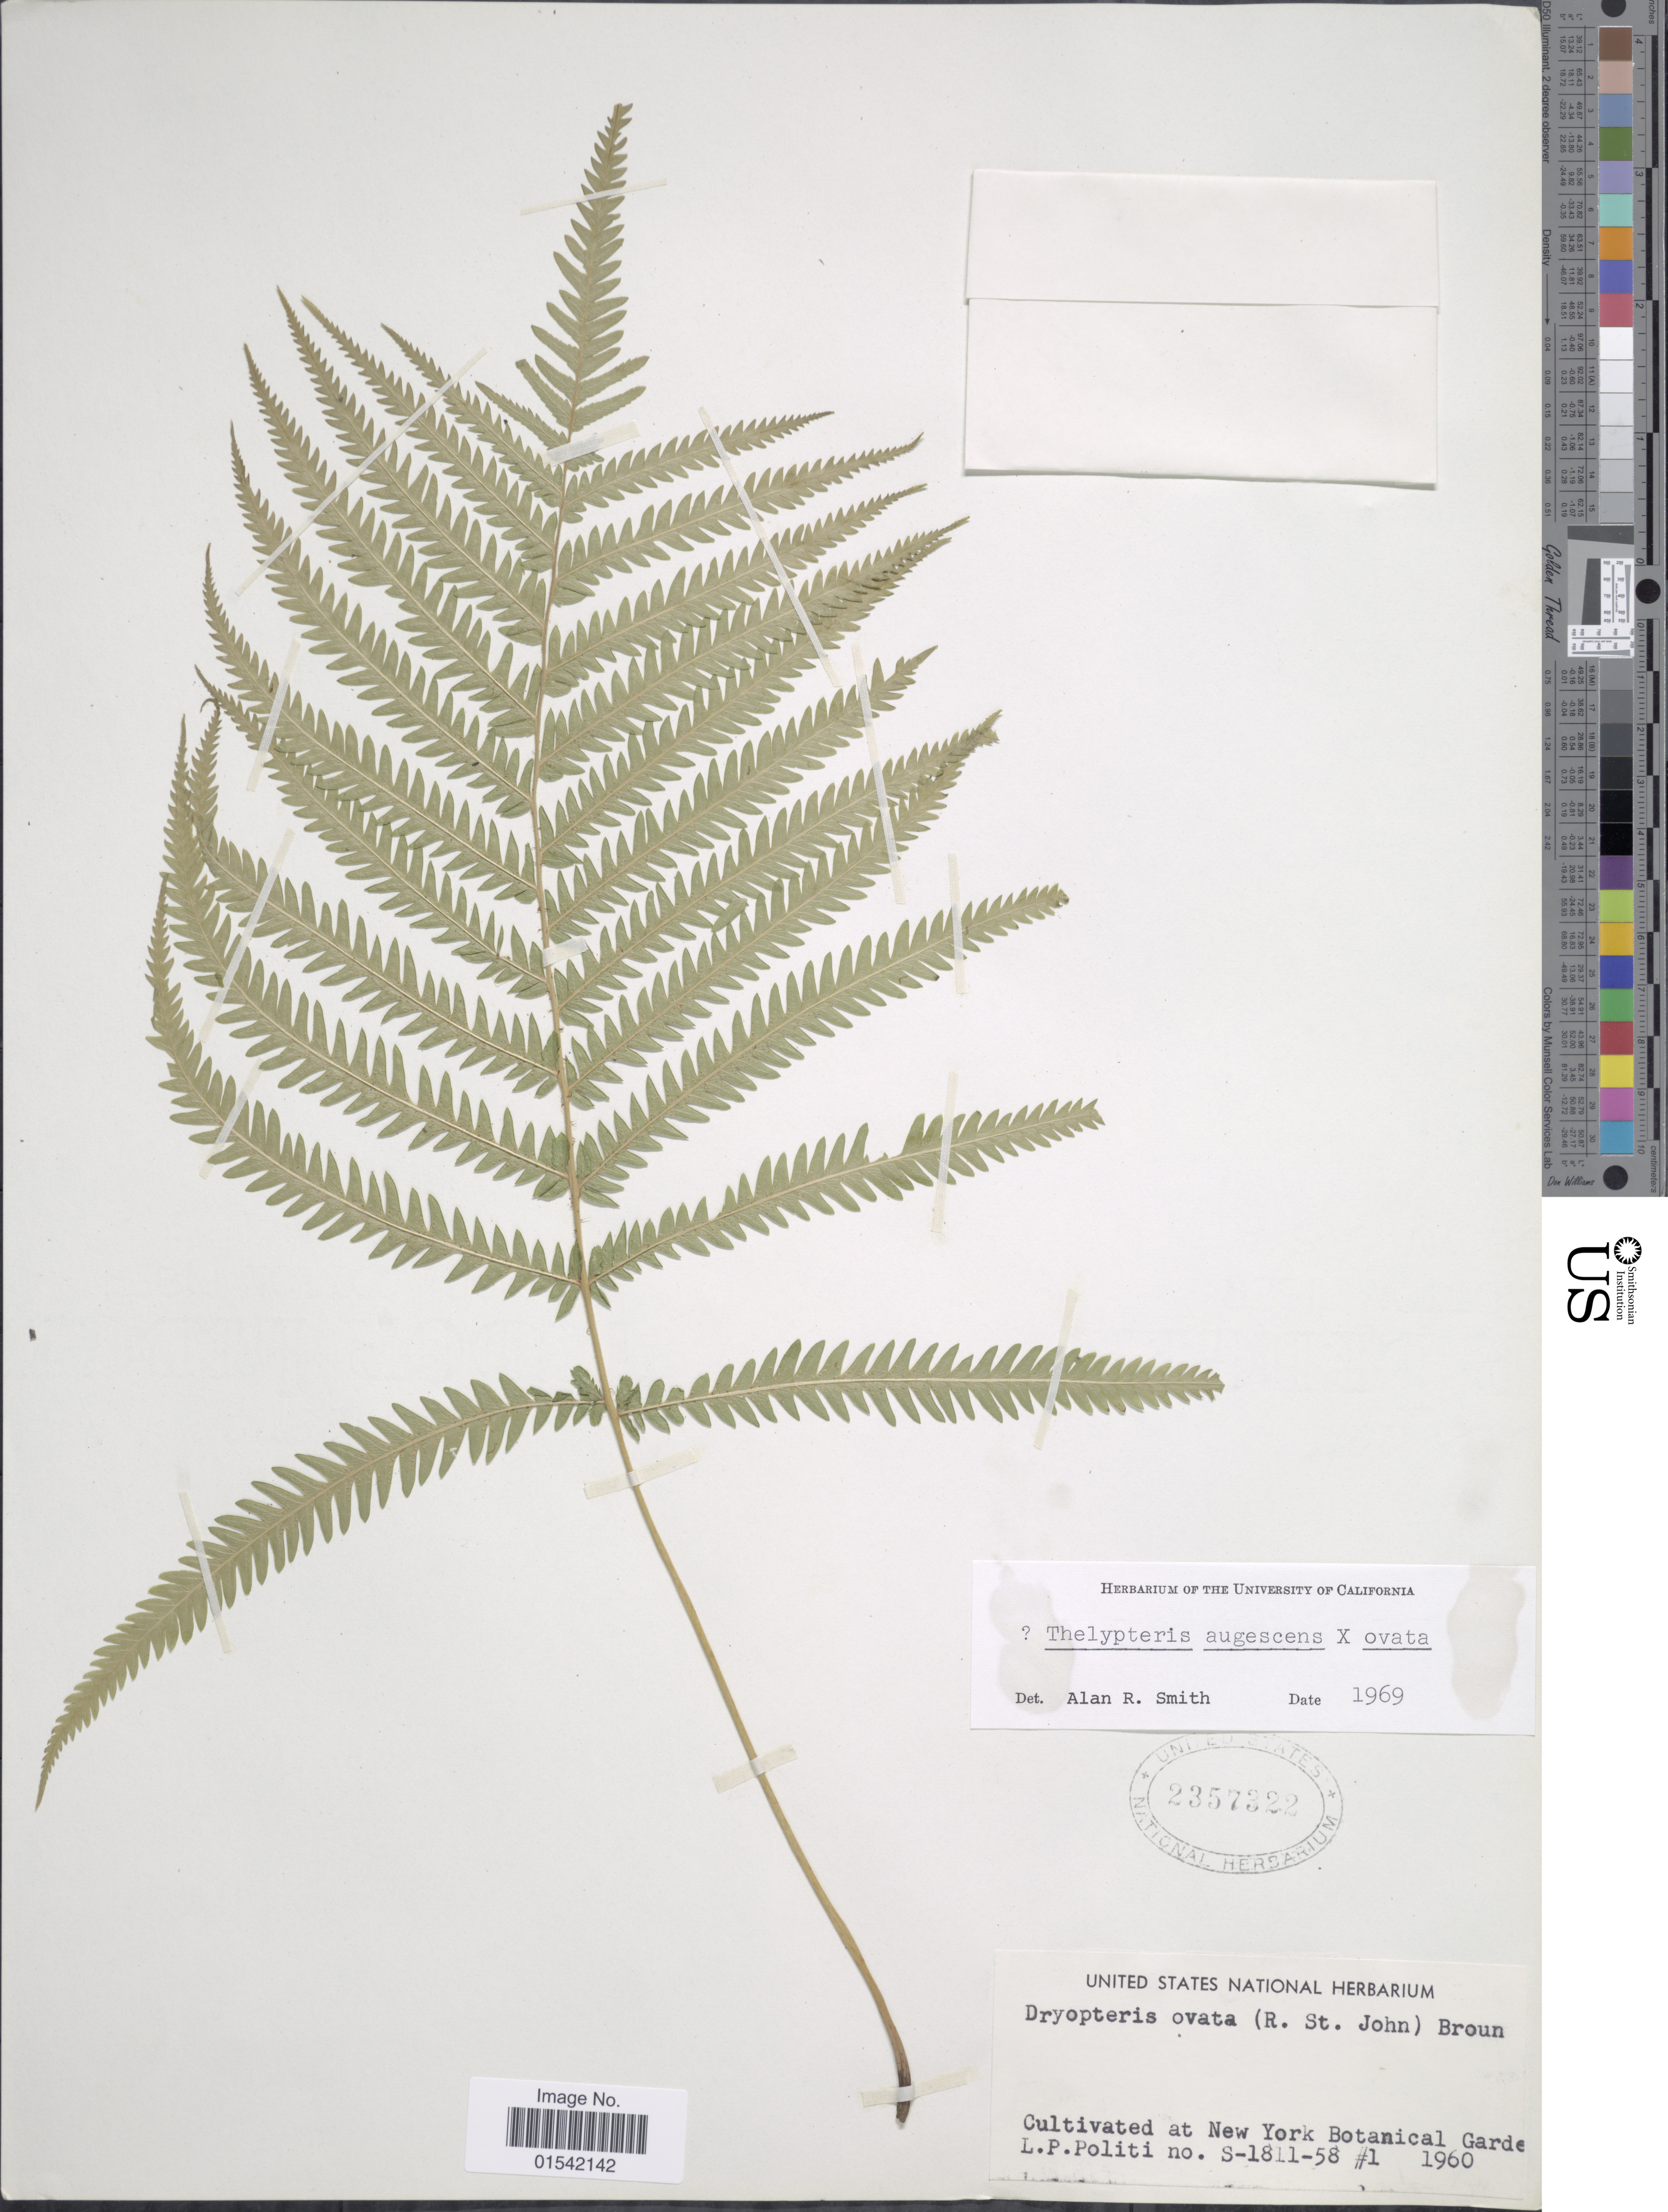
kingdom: Plantae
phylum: Tracheophyta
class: Polypodiopsida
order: Polypodiales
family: Thelypteridaceae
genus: Cyclosorus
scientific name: Cyclosorus augescens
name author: (Link) Mazumdar & Mukhop.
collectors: L. Politi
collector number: S-1811-58 #1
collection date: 1960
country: United States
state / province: New York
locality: Cultivated at New York Botanical Garden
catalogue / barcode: US 2357322